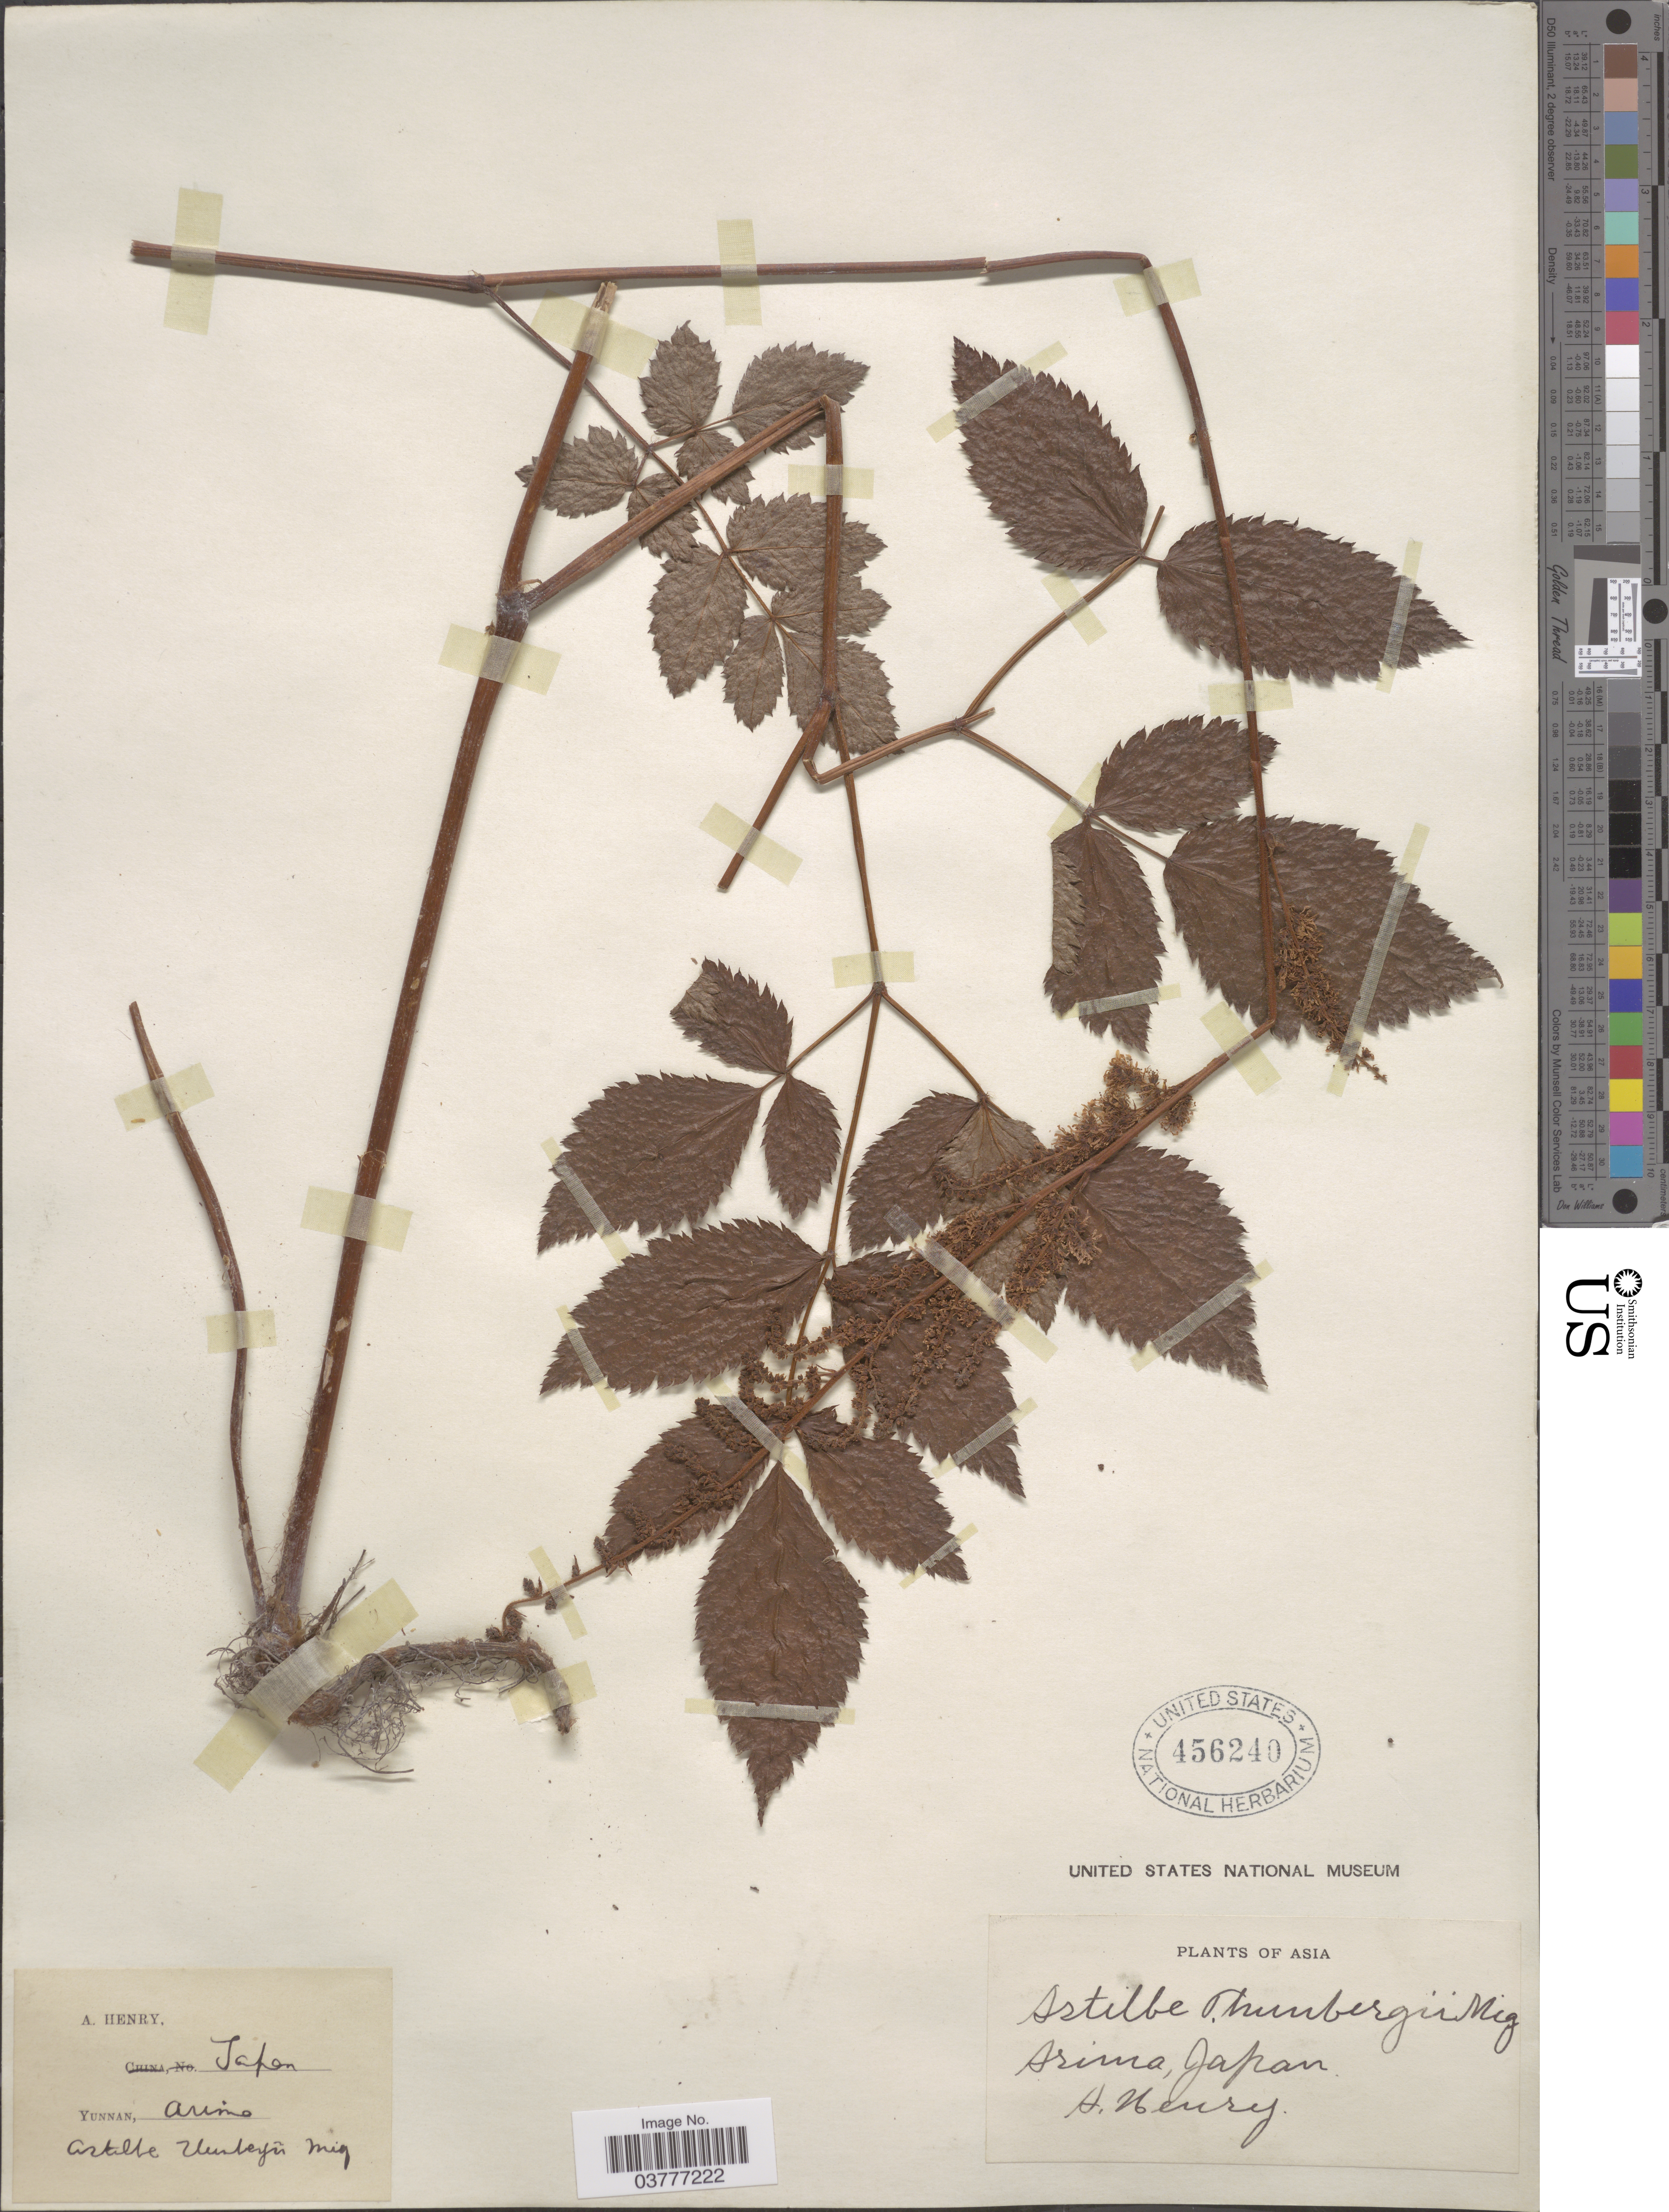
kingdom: Plantae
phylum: Tracheophyta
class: Magnoliopsida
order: Saxifragales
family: Saxifragaceae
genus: Astilbe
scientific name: Astilbe thunbergii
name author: (Siebold & Zucc.) Miq.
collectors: A. Henry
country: Japan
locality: Yunnan, Arima.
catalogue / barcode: US 456240